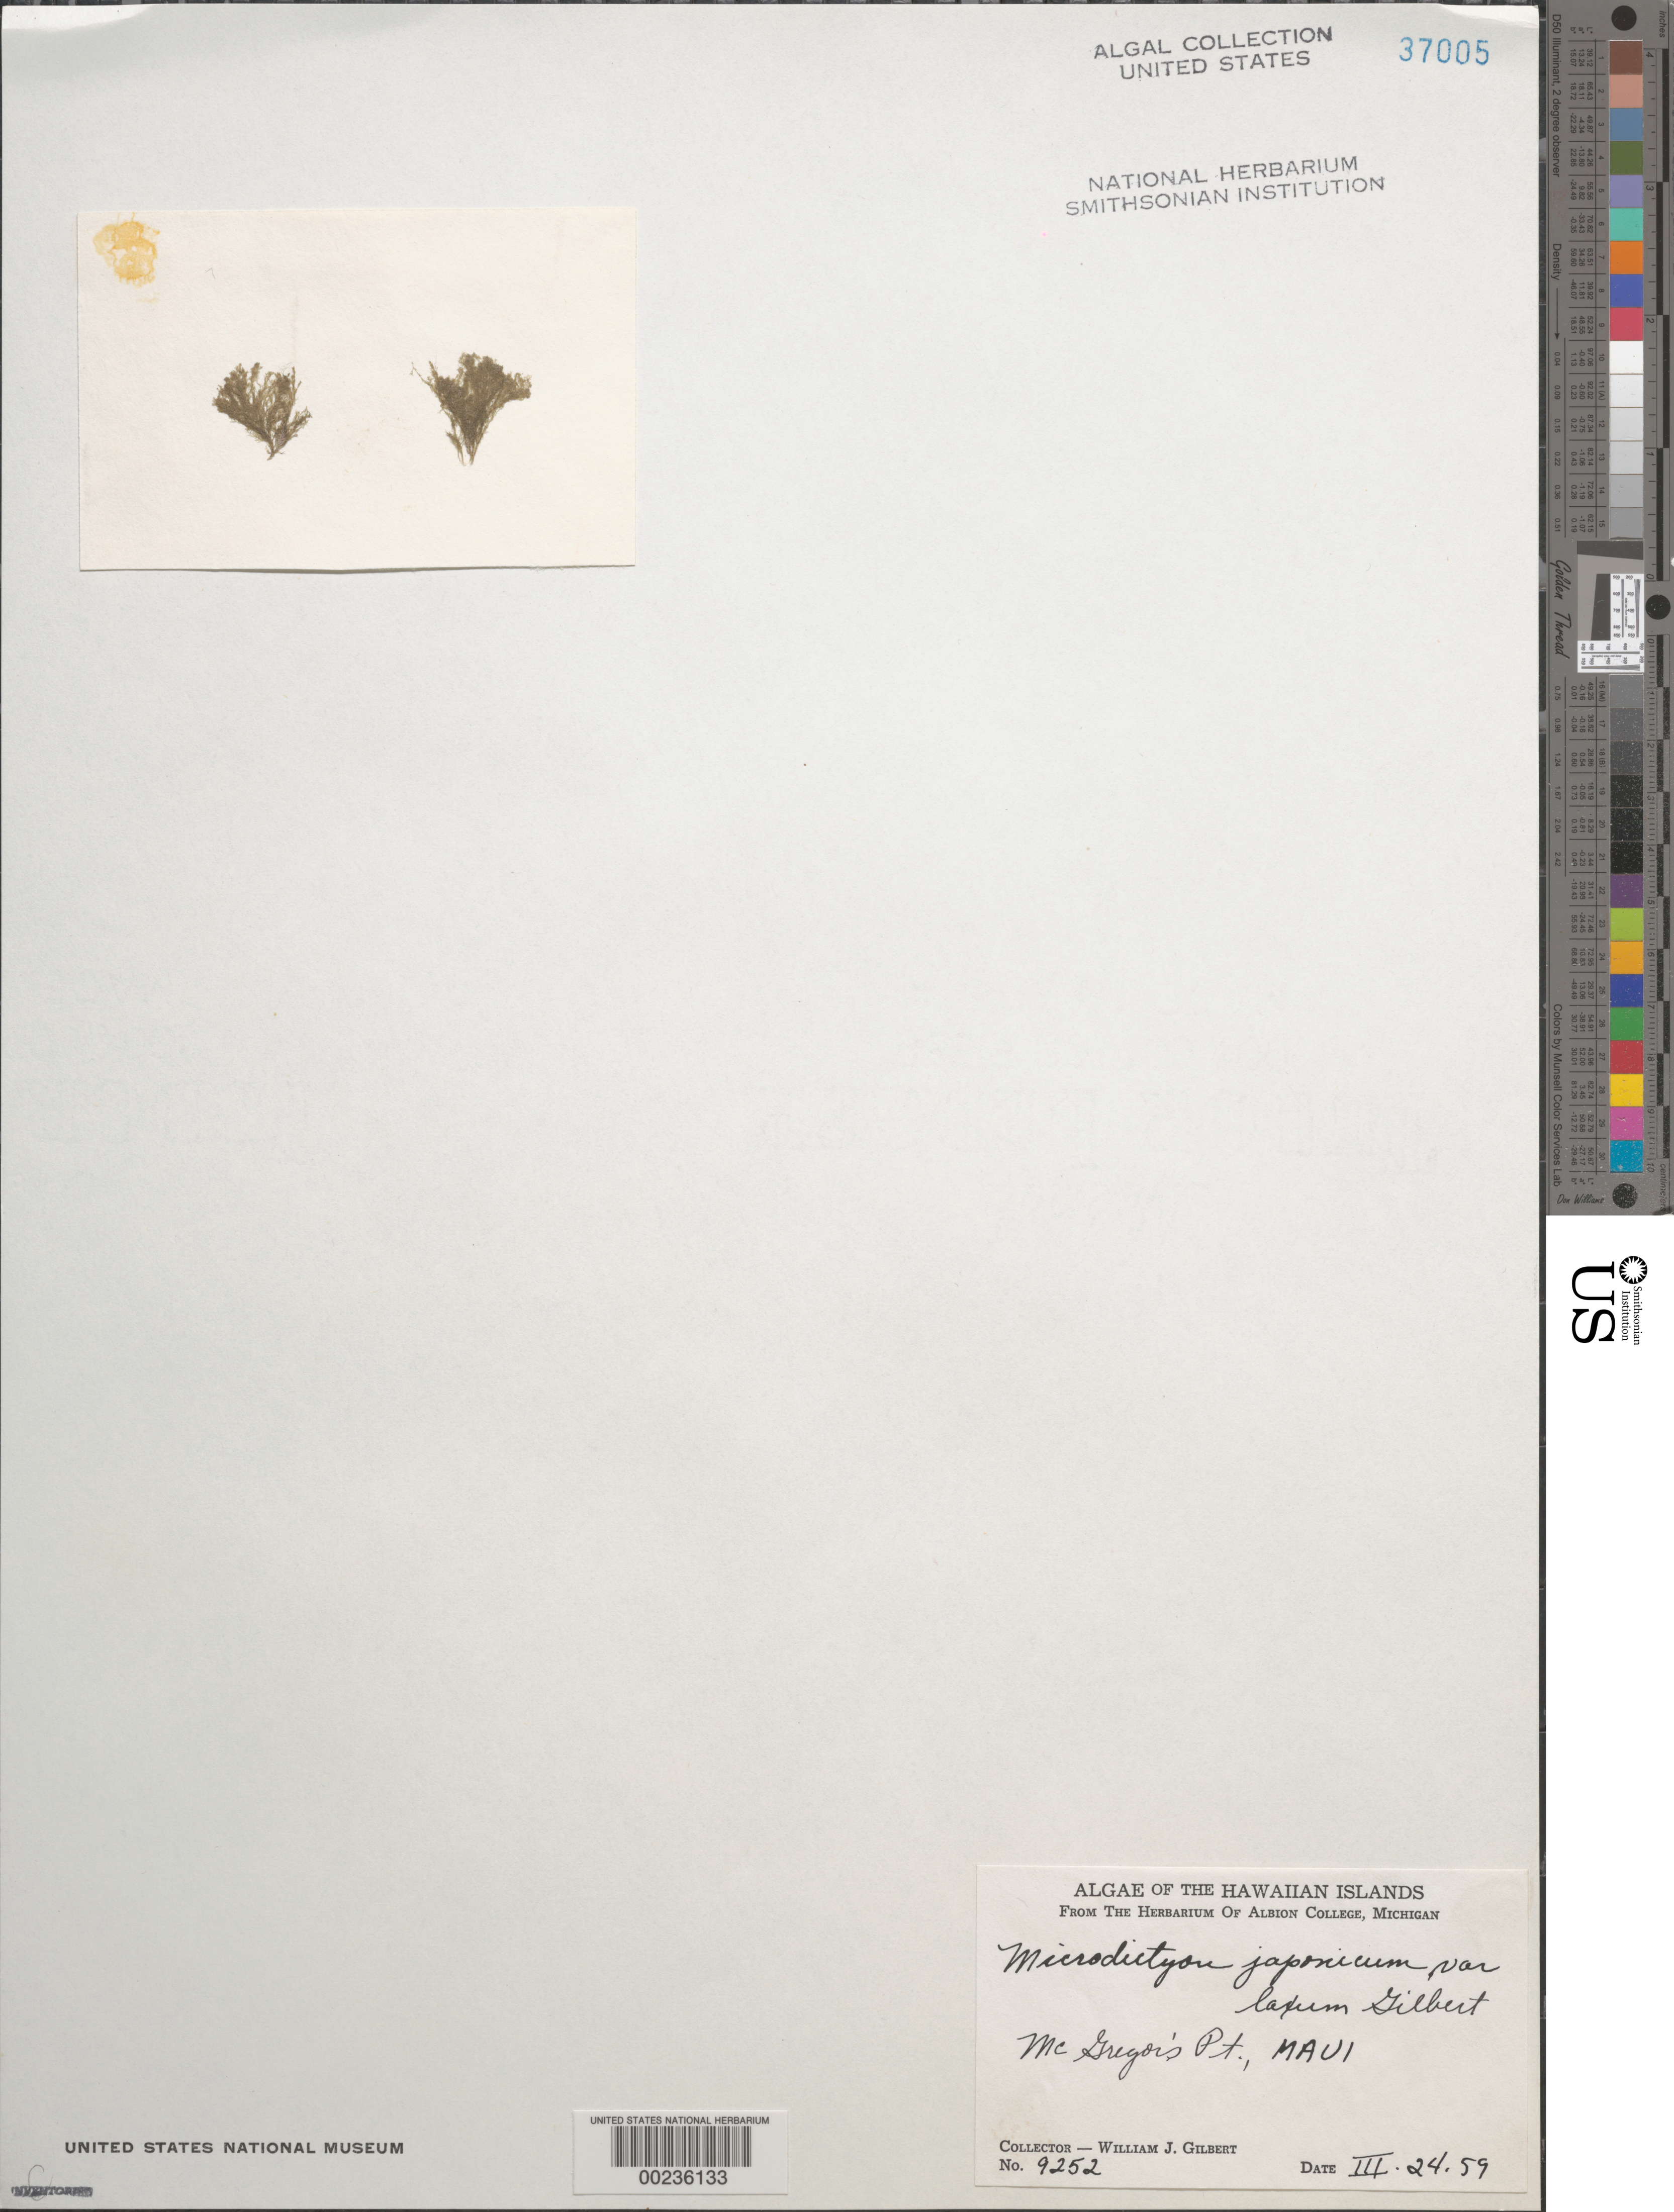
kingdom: Plantae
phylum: Chlorophyta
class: Ulvophyceae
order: Cladophorales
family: Anadyomenaceae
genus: Microdictyon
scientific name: Microdictyon japonicum var. laxum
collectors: W. J. Gilbert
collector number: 9252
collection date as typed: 24 Mar 1959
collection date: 1959-03-24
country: United States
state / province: Hawaii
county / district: Maui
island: Maui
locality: McGregor's Point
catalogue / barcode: US 37005